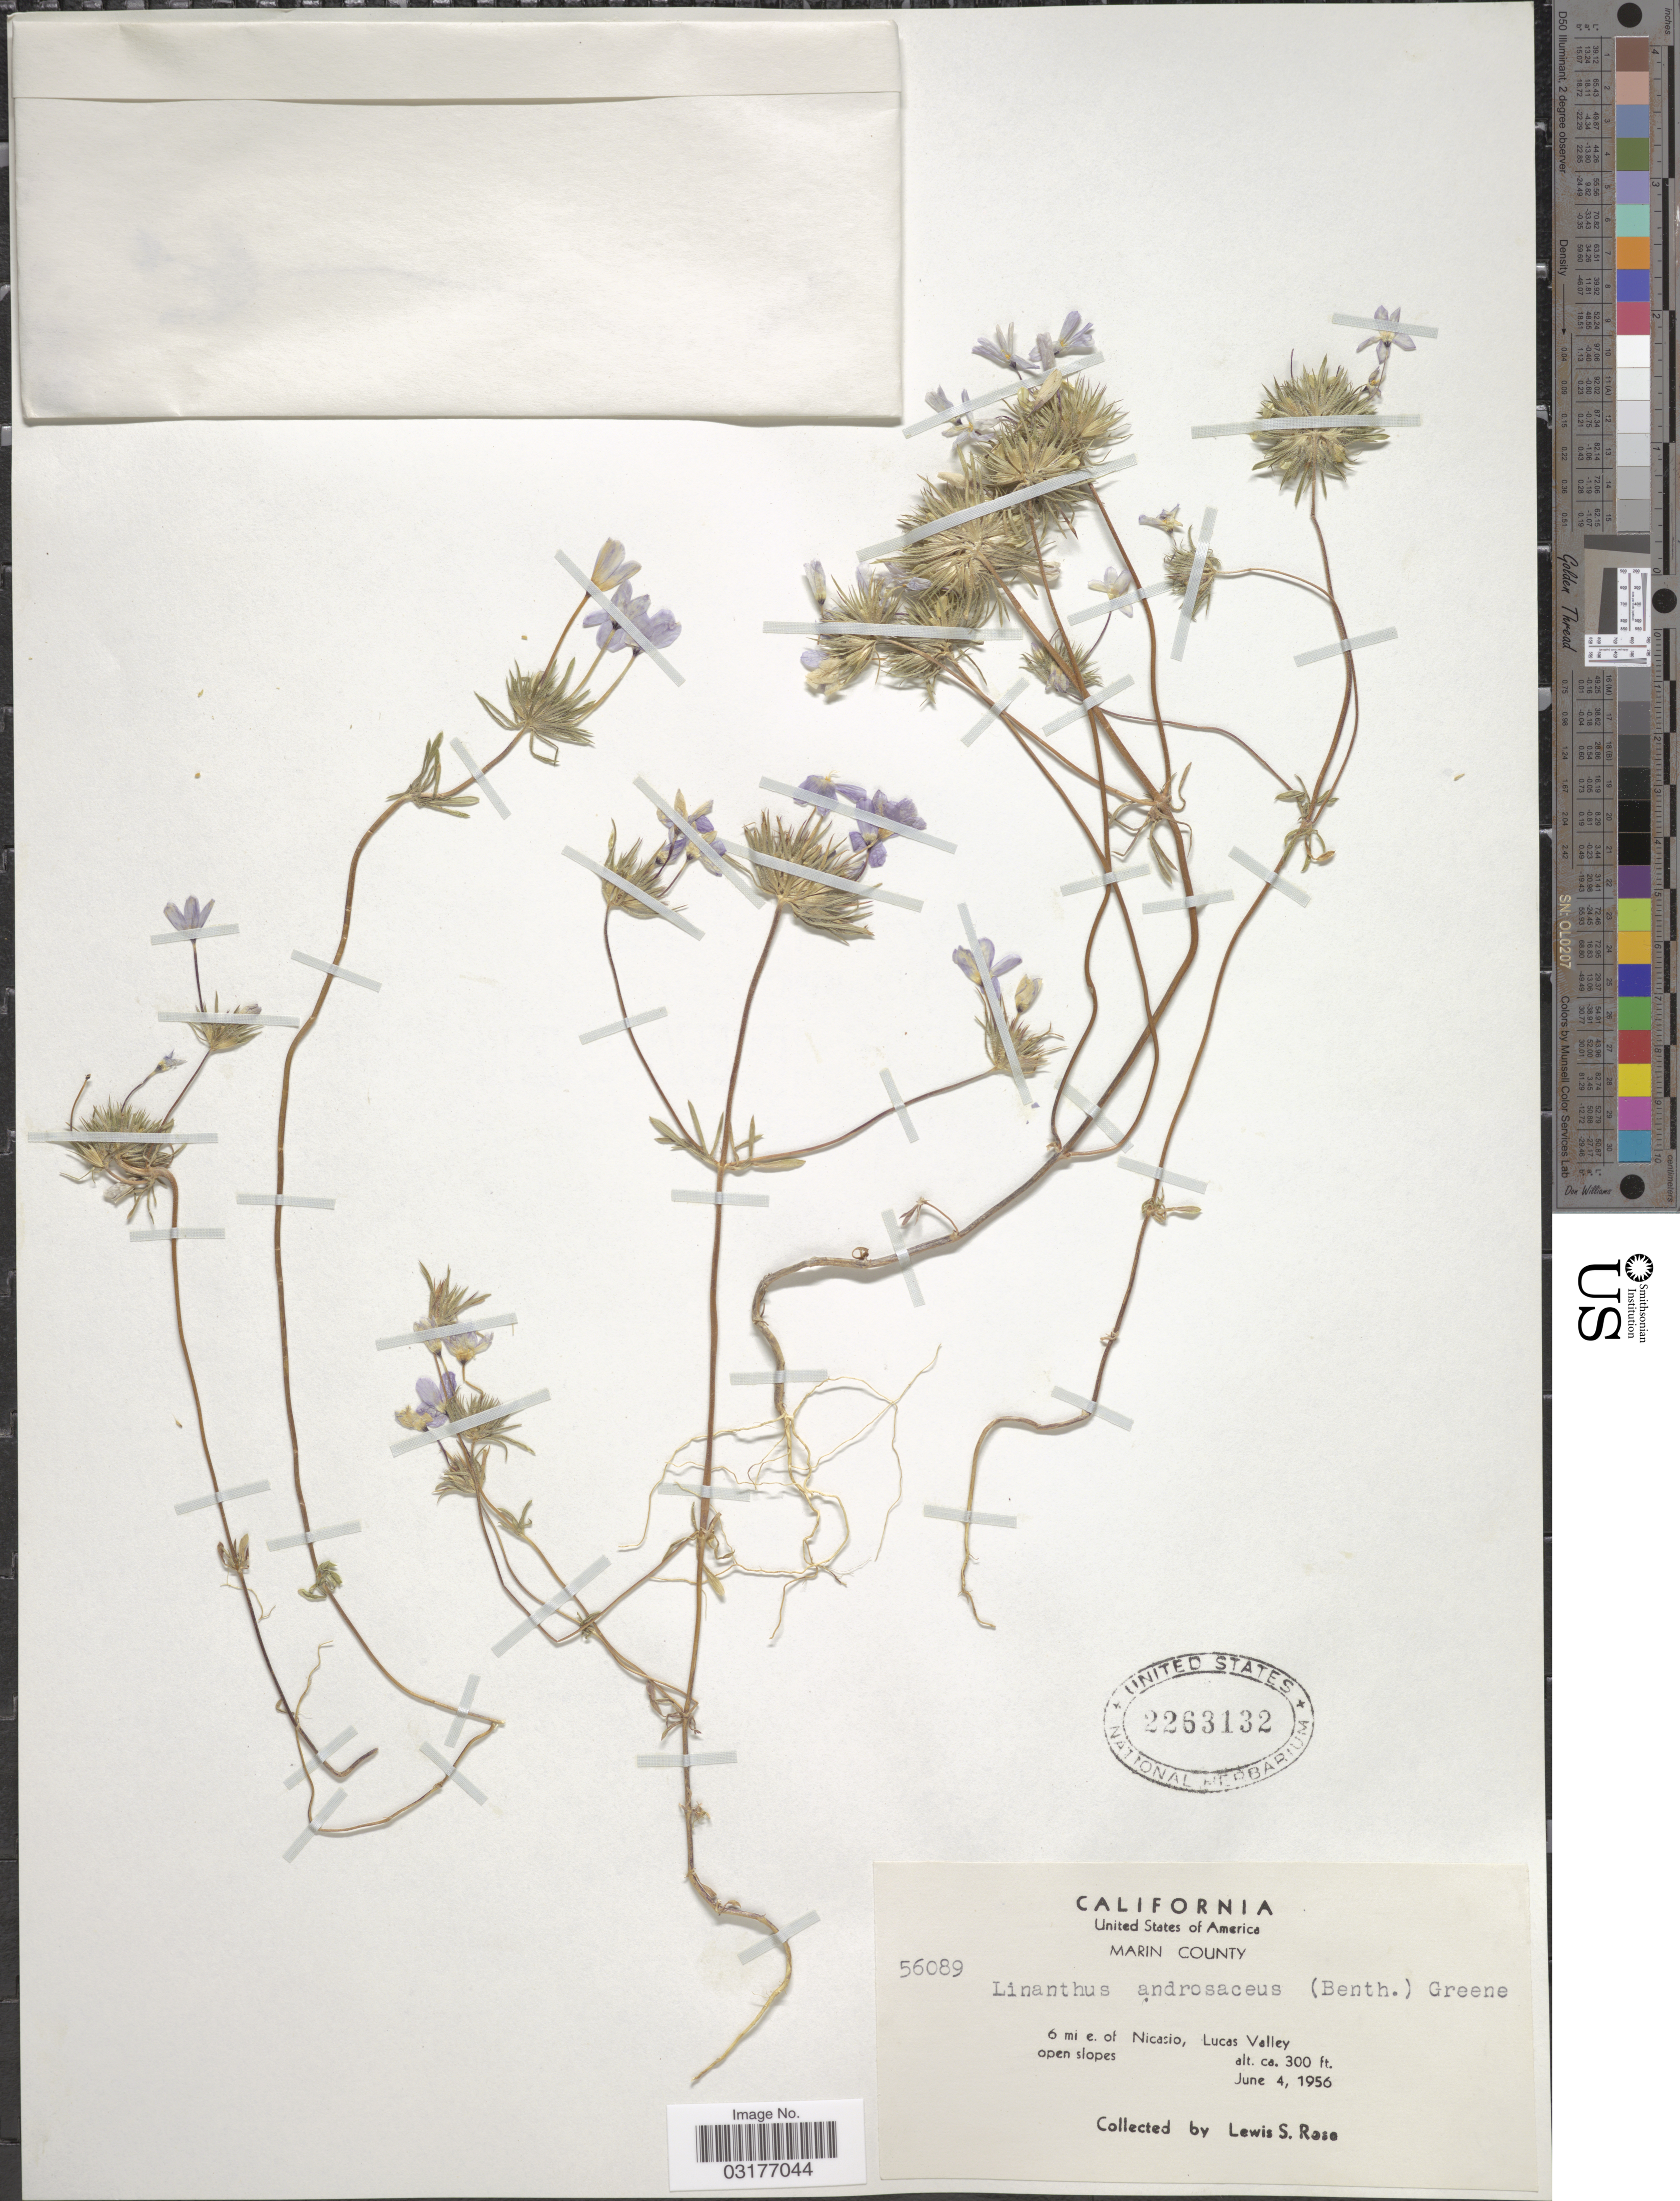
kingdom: Plantae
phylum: Tracheophyta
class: Magnoliopsida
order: Ericales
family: Polemoniaceae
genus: Leptosiphon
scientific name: Leptosiphon androsaceus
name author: Benth.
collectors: L. S. Rose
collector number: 56089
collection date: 1956-06-04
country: United States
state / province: California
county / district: Marin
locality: Marin County. 6 mi e. of Nicasio, Lucas Valley.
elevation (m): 91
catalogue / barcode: US 2263132